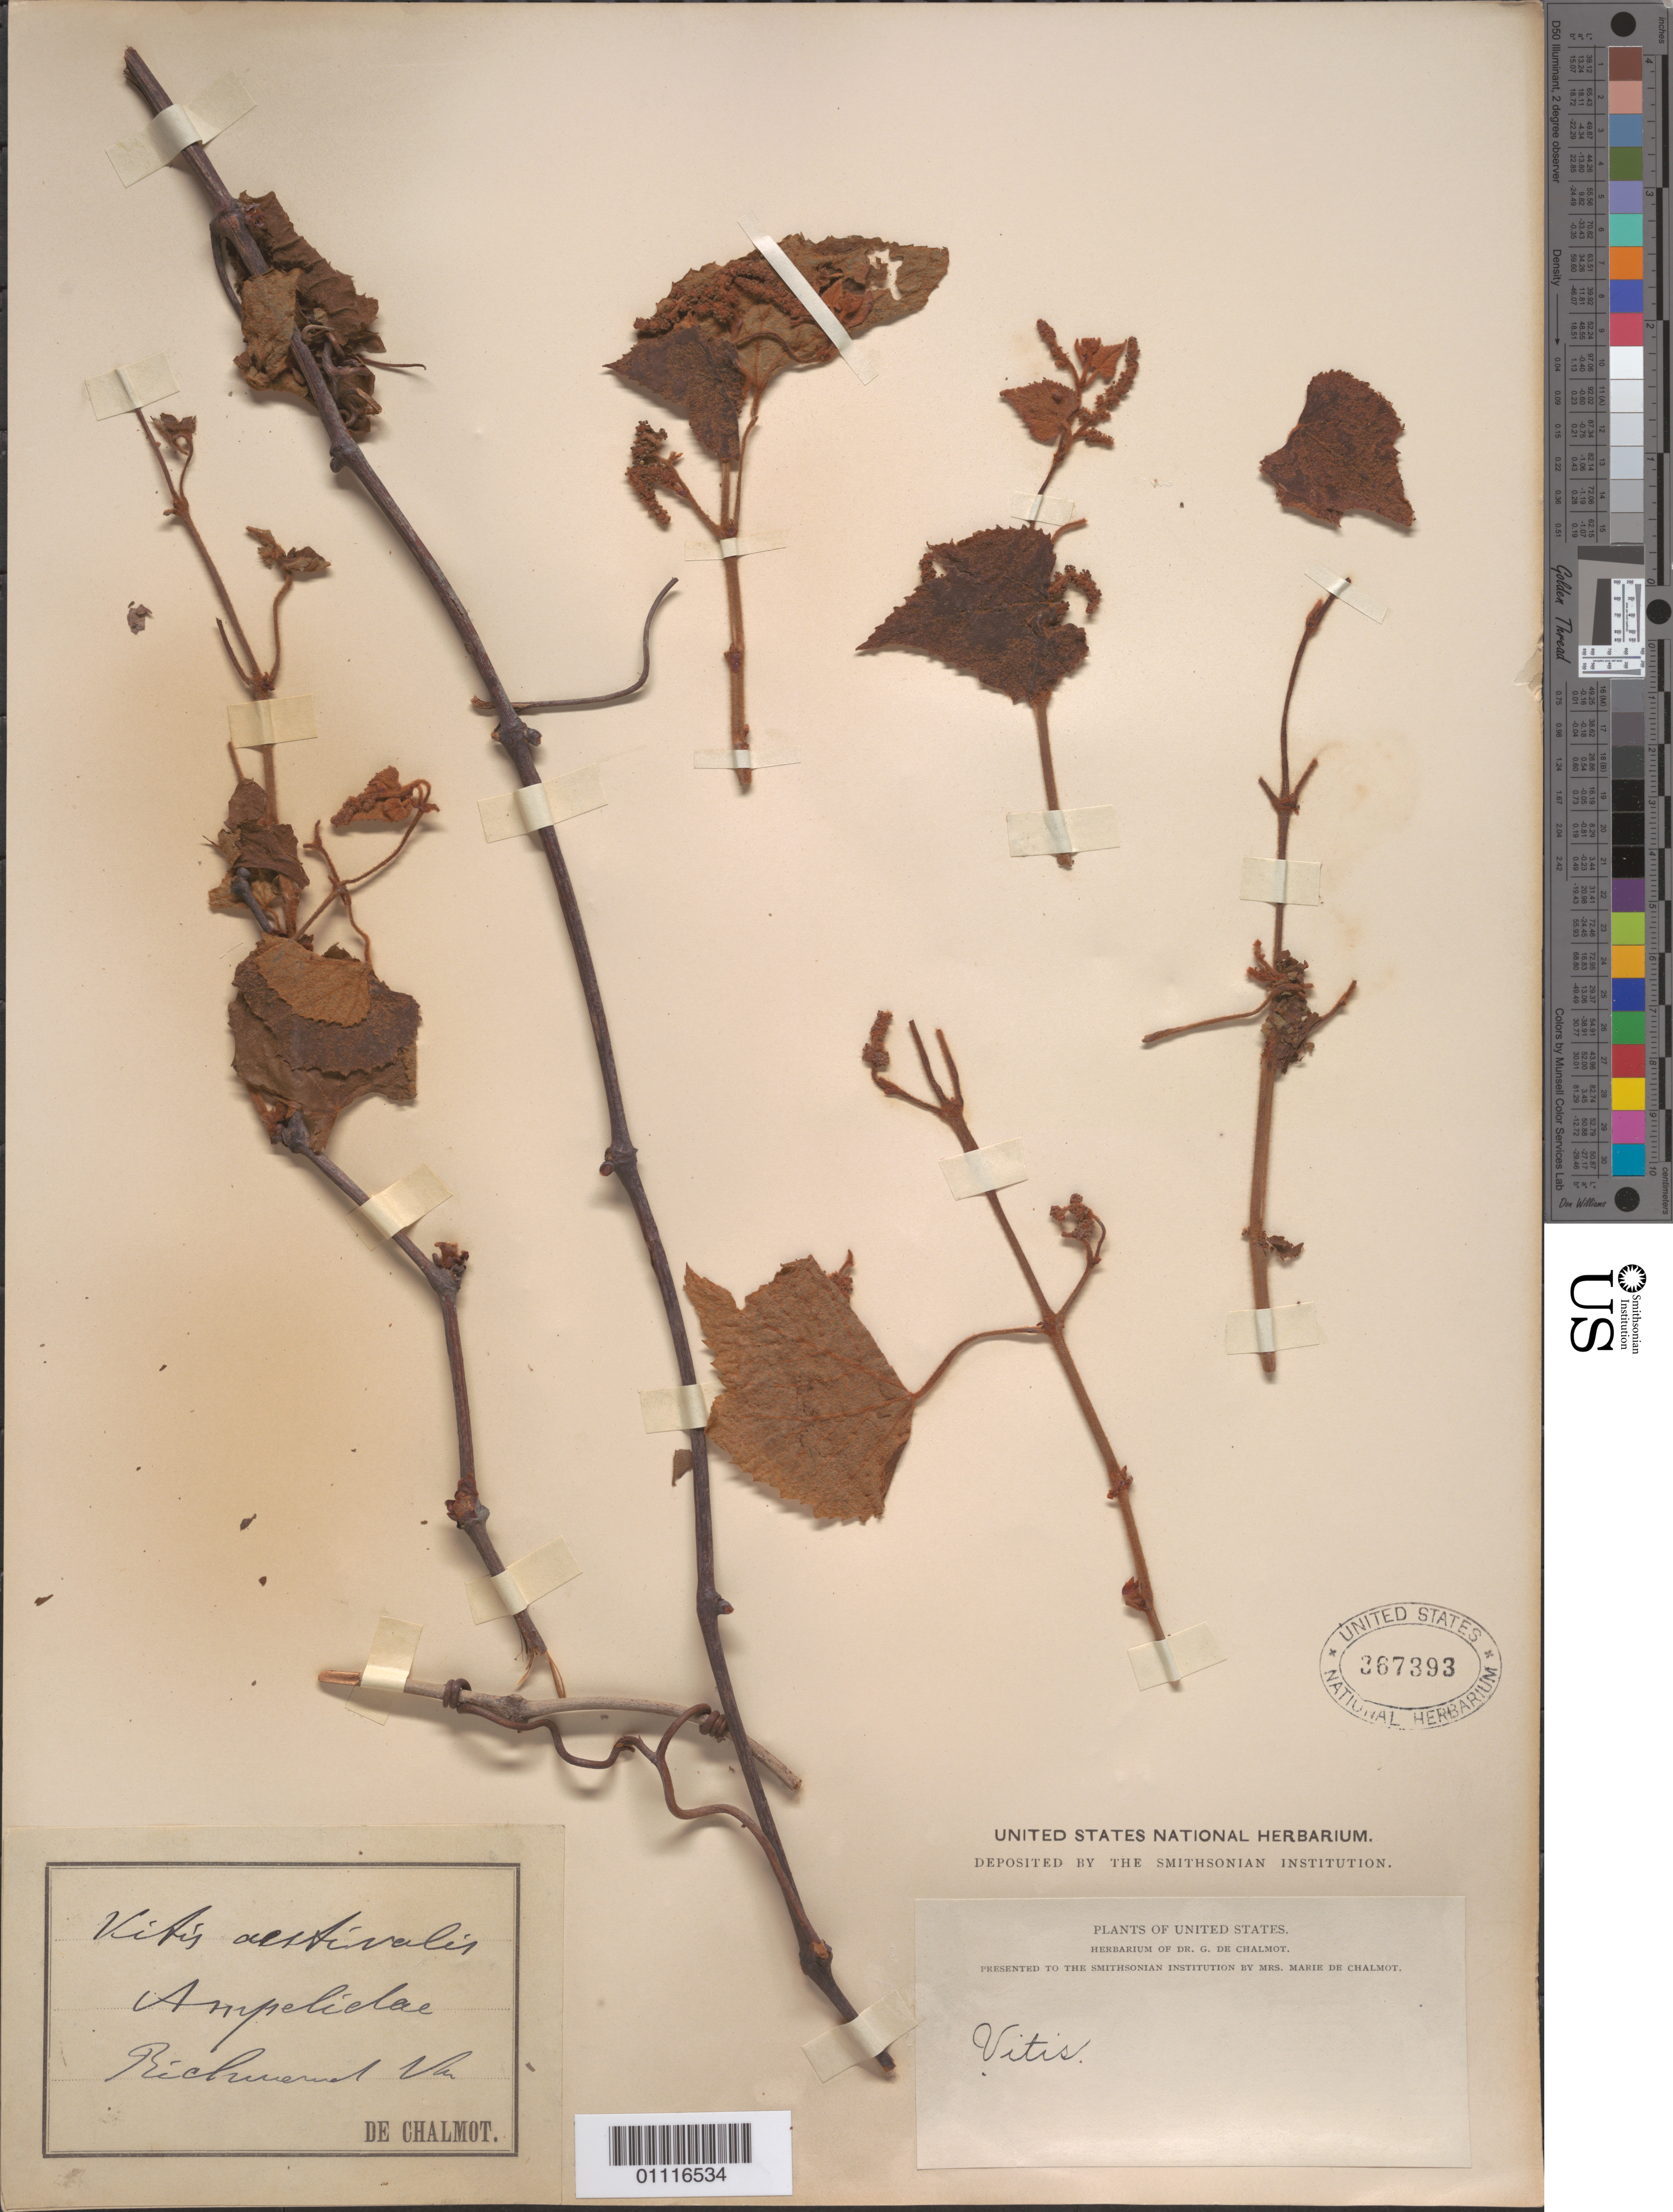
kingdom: Plantae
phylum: Tracheophyta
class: Magnoliopsida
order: Vitales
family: Vitaceae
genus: Vitis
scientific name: Vitis aestivalis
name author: Michx.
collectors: G. de Chalmot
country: United States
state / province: Virginia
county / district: Richmond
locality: Richmond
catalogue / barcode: US 367393